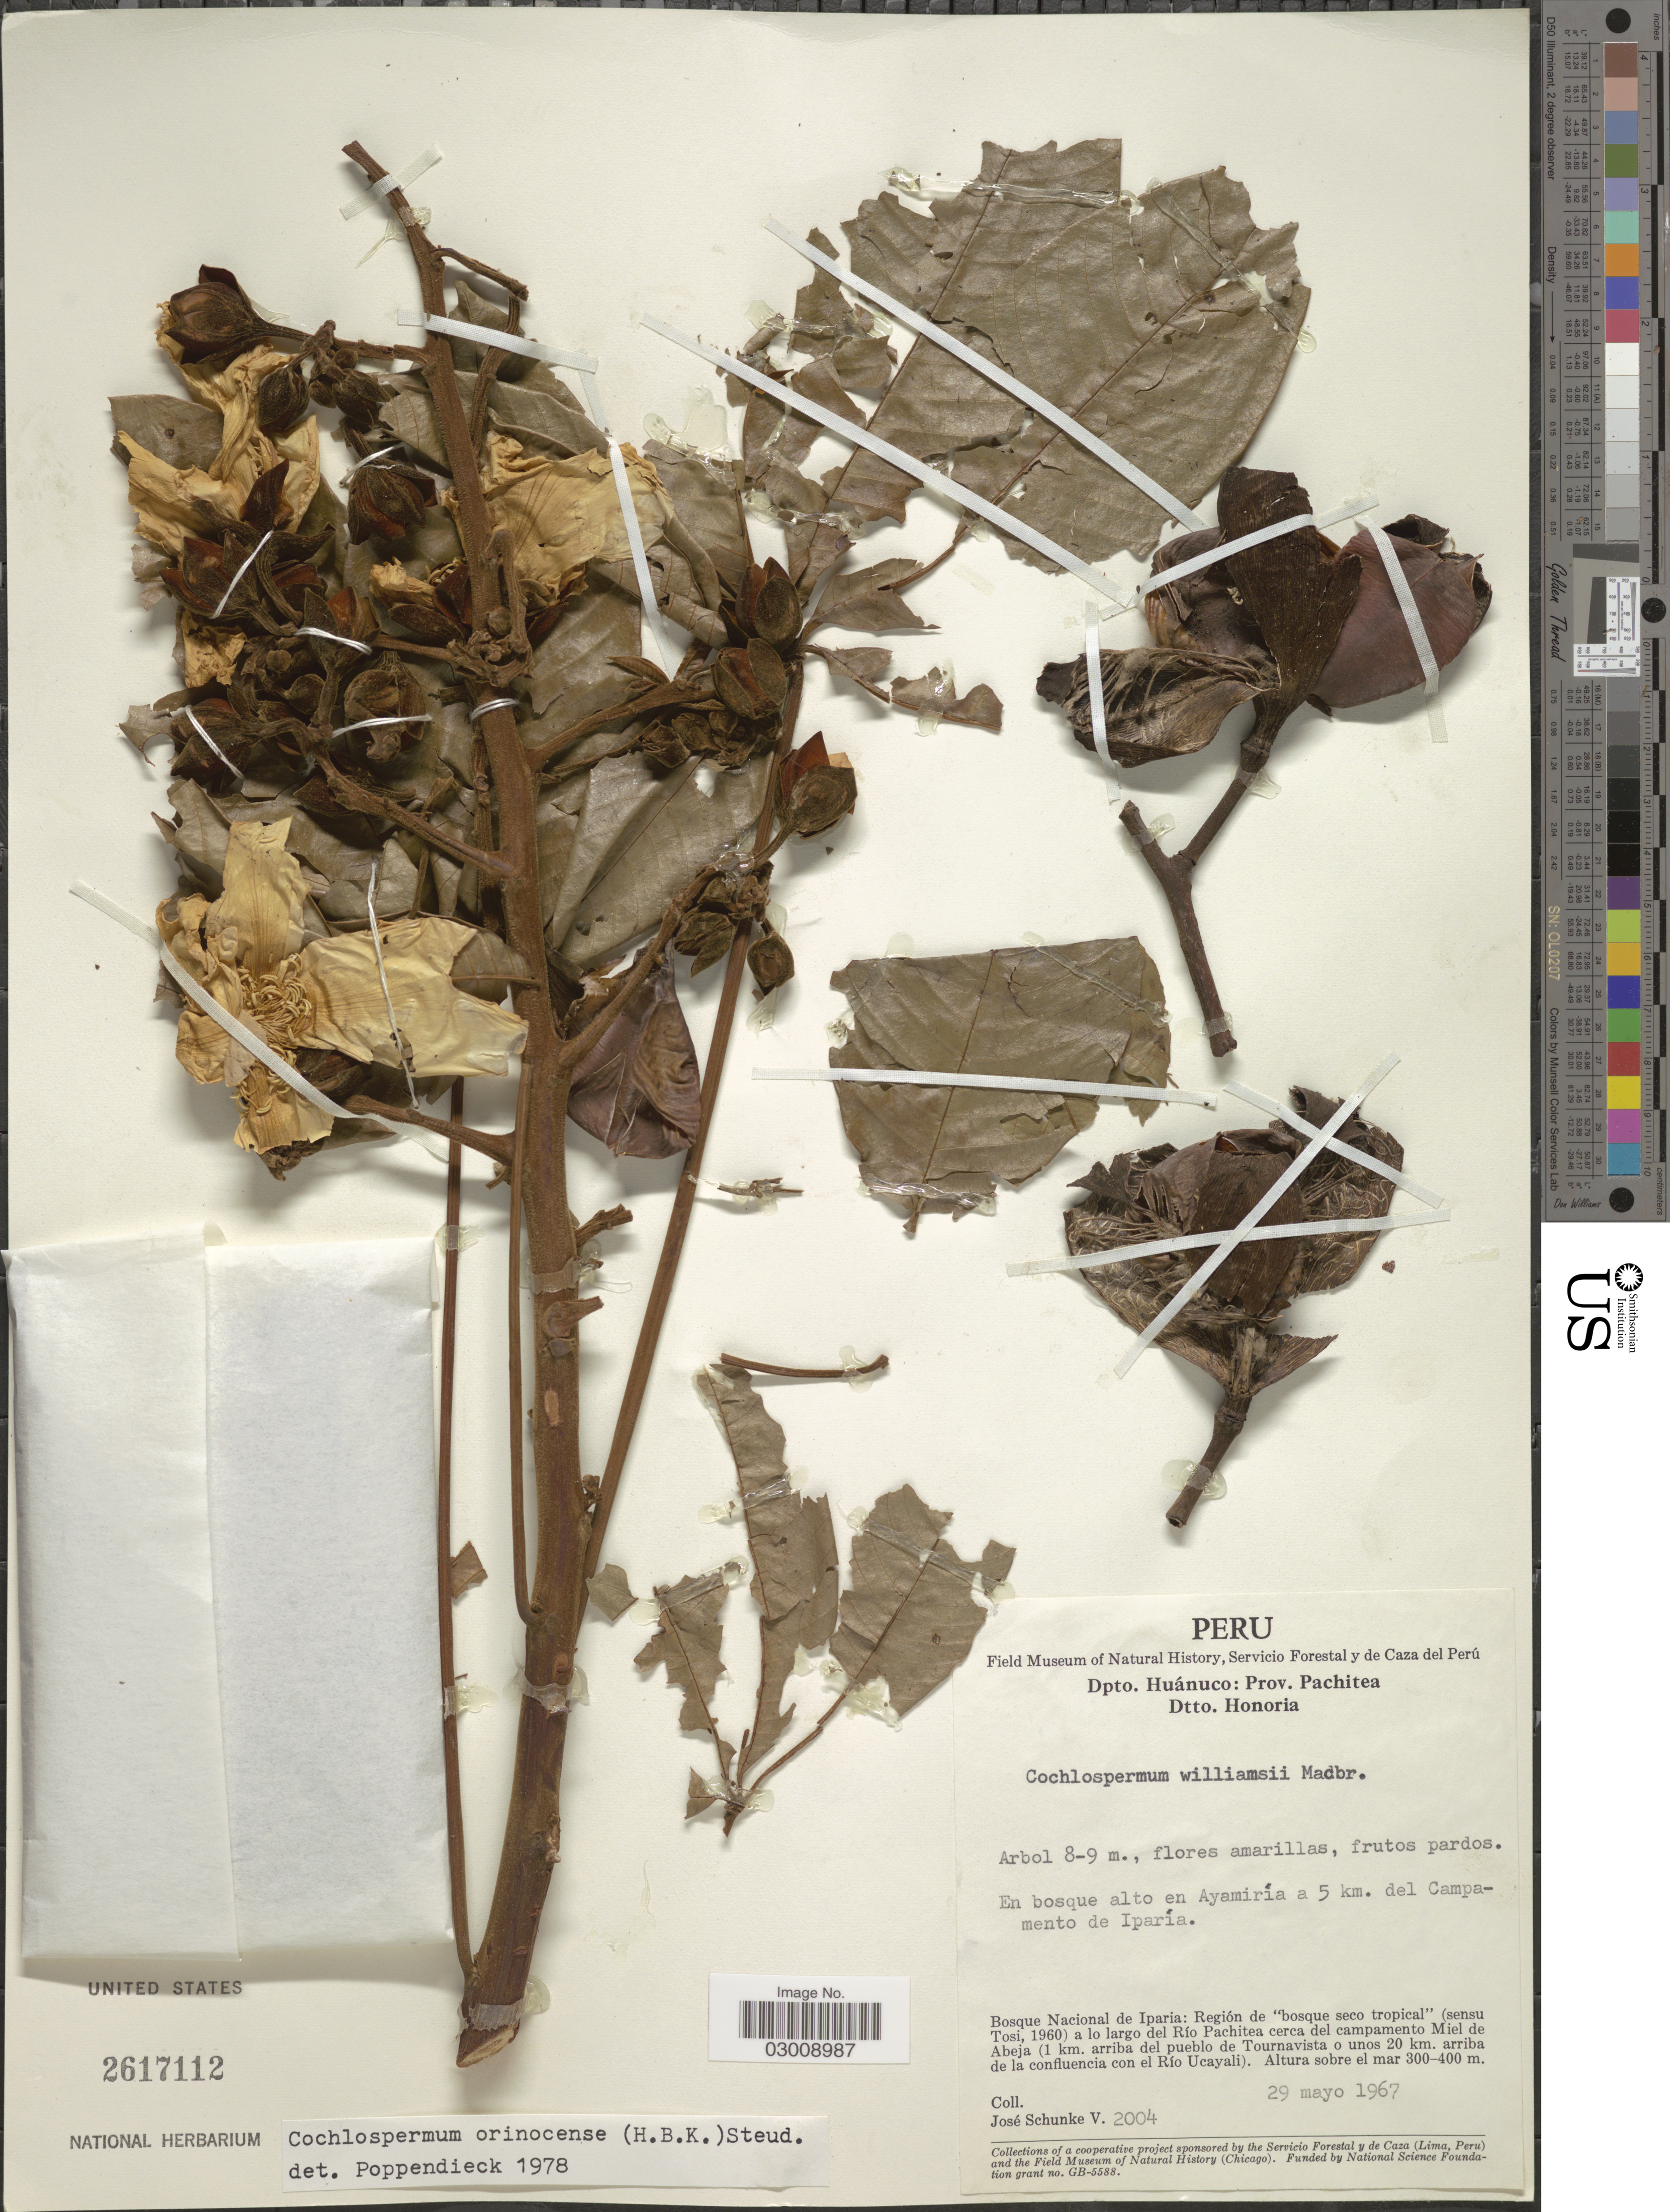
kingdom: Plantae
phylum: Tracheophyta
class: Magnoliopsida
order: Malvales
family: Cochlospermaceae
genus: Cochlospermum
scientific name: Cochlospermum orinocense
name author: (Kunth) Steud.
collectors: J. Schunke Vigo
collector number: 2004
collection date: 1967-05-29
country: Peru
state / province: Huánuco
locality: Dpto. Huánuco: Prov. Pachitea. Dtto. Honoria. En bosque alto en Ayamiría a 5 km. del Campamento de Iparía. Bosque Nacional de Iparia: Región de "bosque seco tropical" (sensu Tosi, 1960) a lo largo del Río Pachitea cerca del campamento Miel de Abeja (1 km. arriba del pueblo de Tournavista o unos 20 km. arriba de la confluencia con el Río Ucayali).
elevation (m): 300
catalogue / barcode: US 2617112